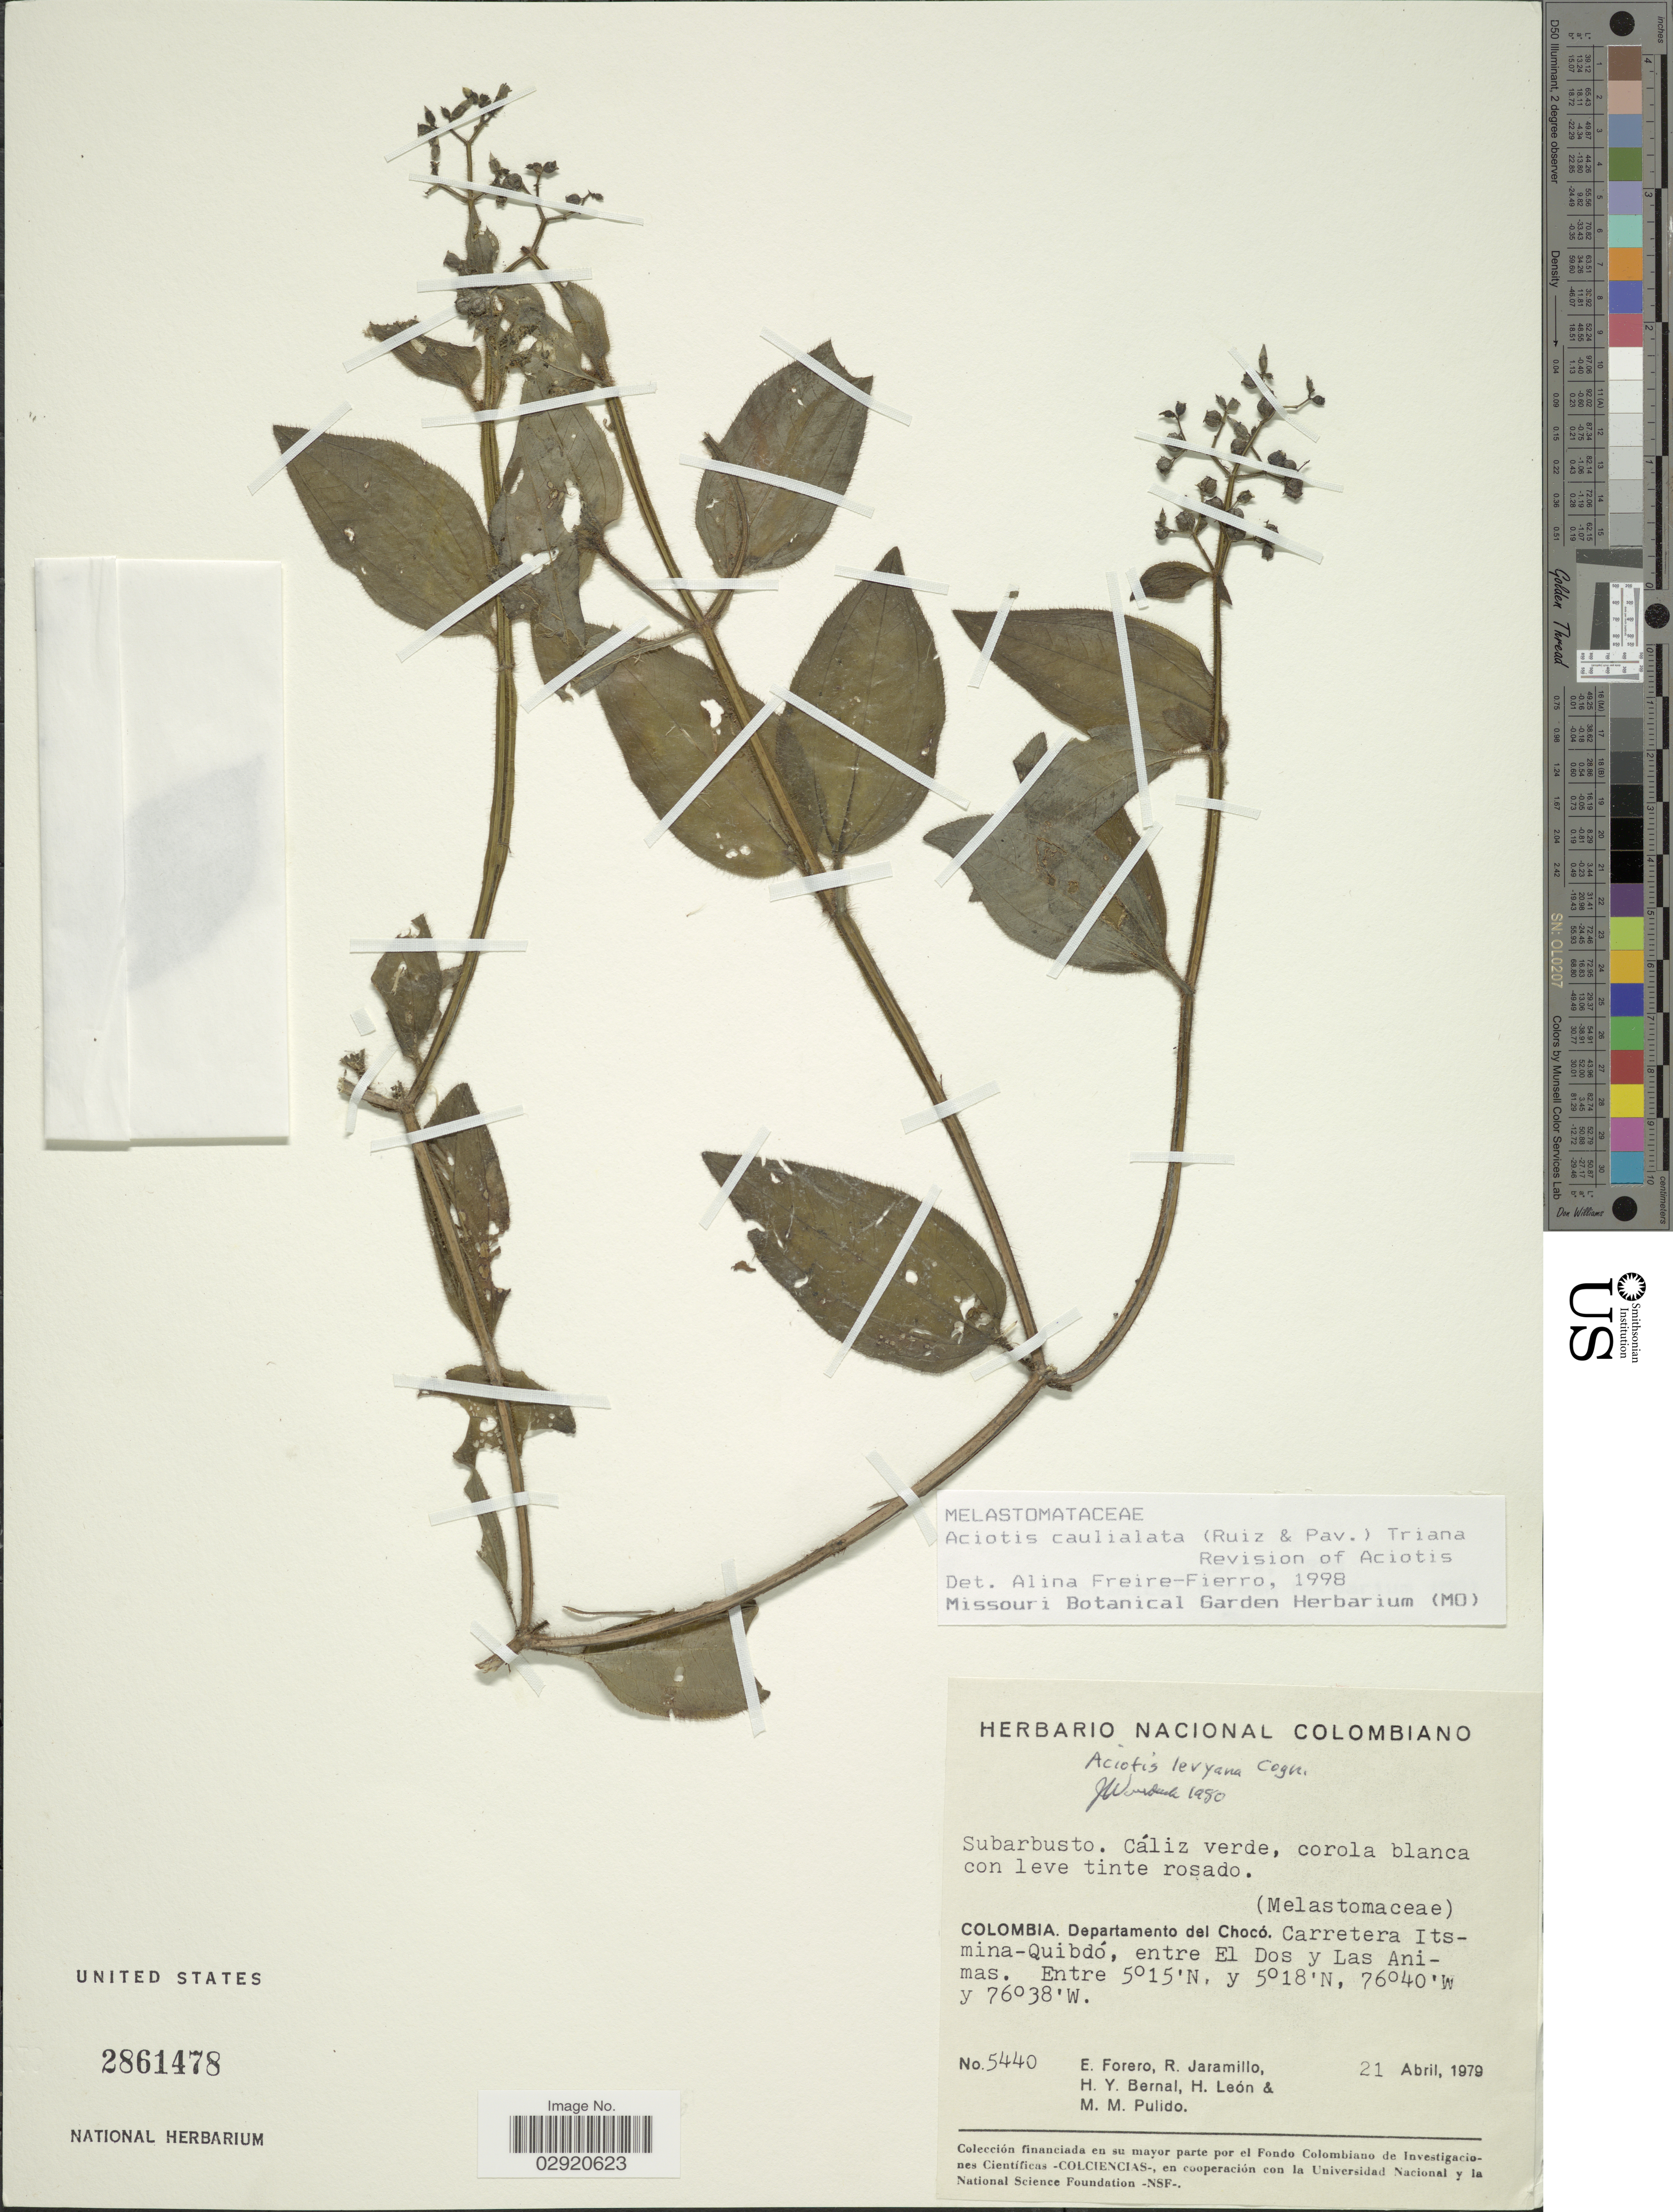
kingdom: Plantae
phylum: Tracheophyta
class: Magnoliopsida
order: Myrtales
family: Melastomataceae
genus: Aciotis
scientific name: Aciotis rubricaulis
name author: (Mart. ex DC.) Triana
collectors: E. Forero, R. Jaramillo, H. Y. Bernal, H. León & M. Pulido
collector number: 5440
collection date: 1979-04-21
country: Colombia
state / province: Chocó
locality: Departamento del Chocó. Carretera Itsmina-Quibdó, entre El Dos y Las Animas.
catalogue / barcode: US 2861478